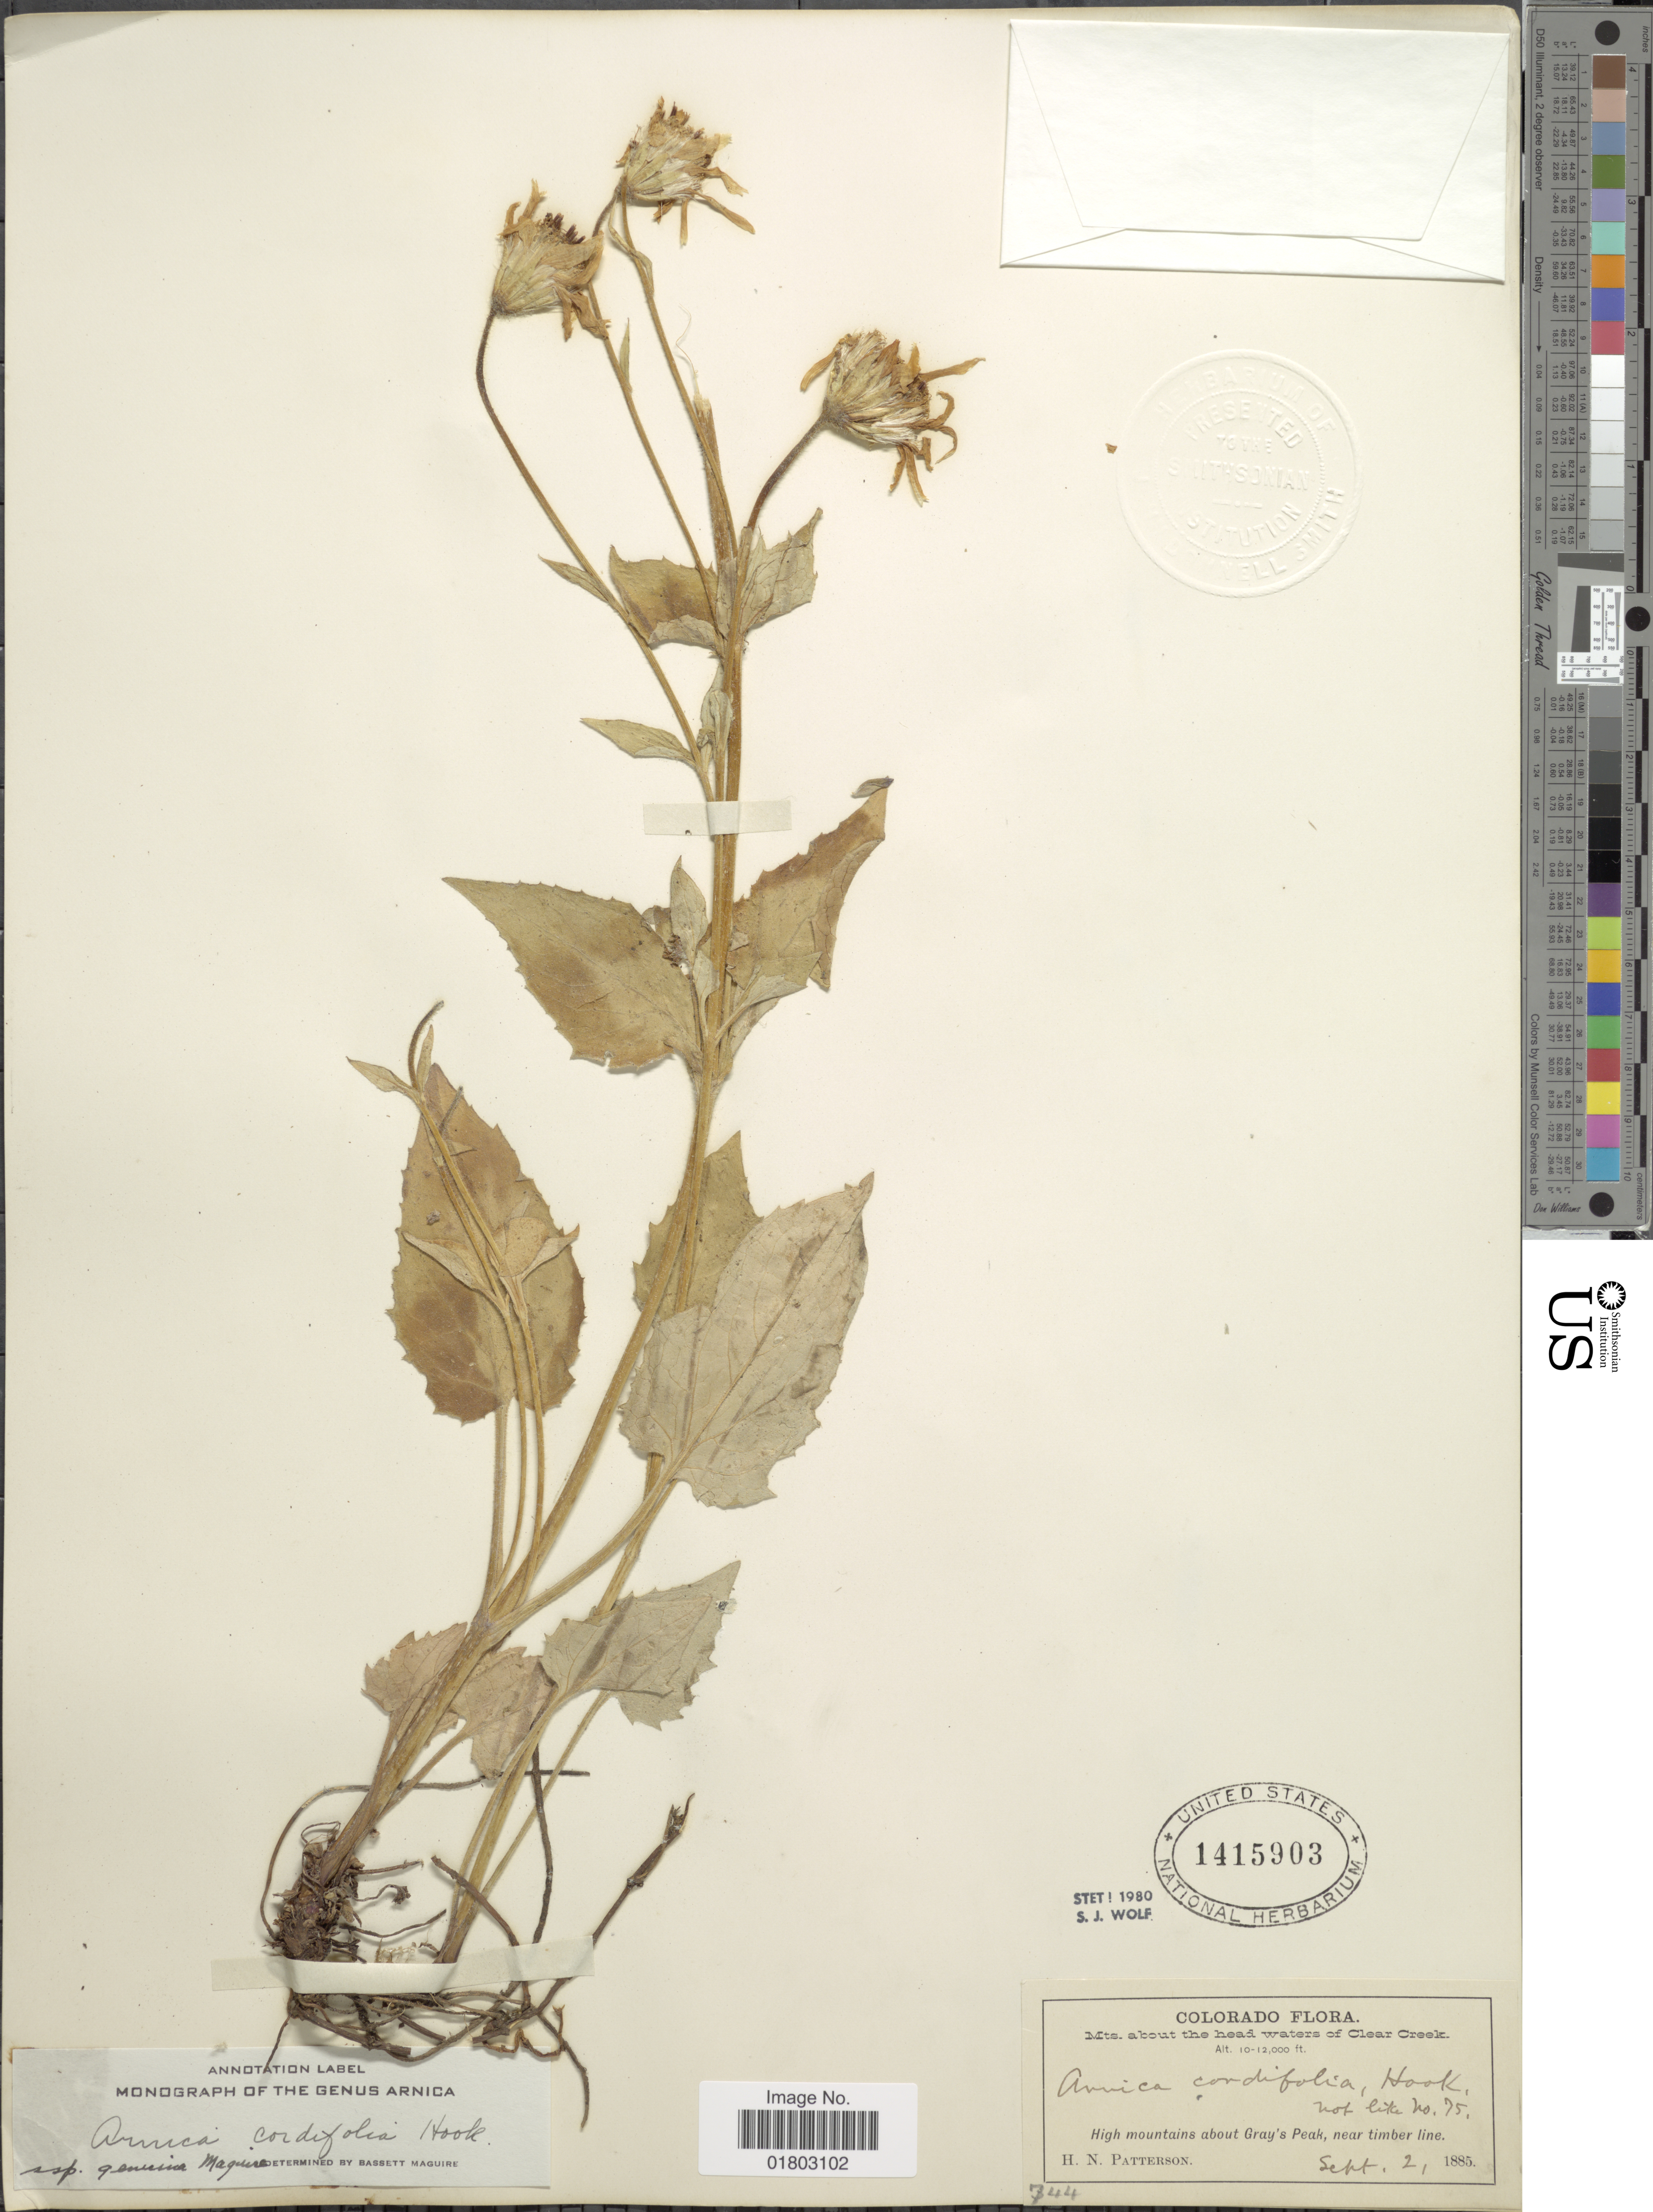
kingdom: Plantae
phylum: Tracheophyta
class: Magnoliopsida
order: Asterales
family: Asteraceae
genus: Arnica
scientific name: Arnica cordifolia subsp. genuina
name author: Maguire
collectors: H. N. Patterson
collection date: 1885-09-02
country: United States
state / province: Colorado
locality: Mts about headwaters of Clear Creek, High mountains about Gray's Peak, near timber line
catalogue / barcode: US 1415903